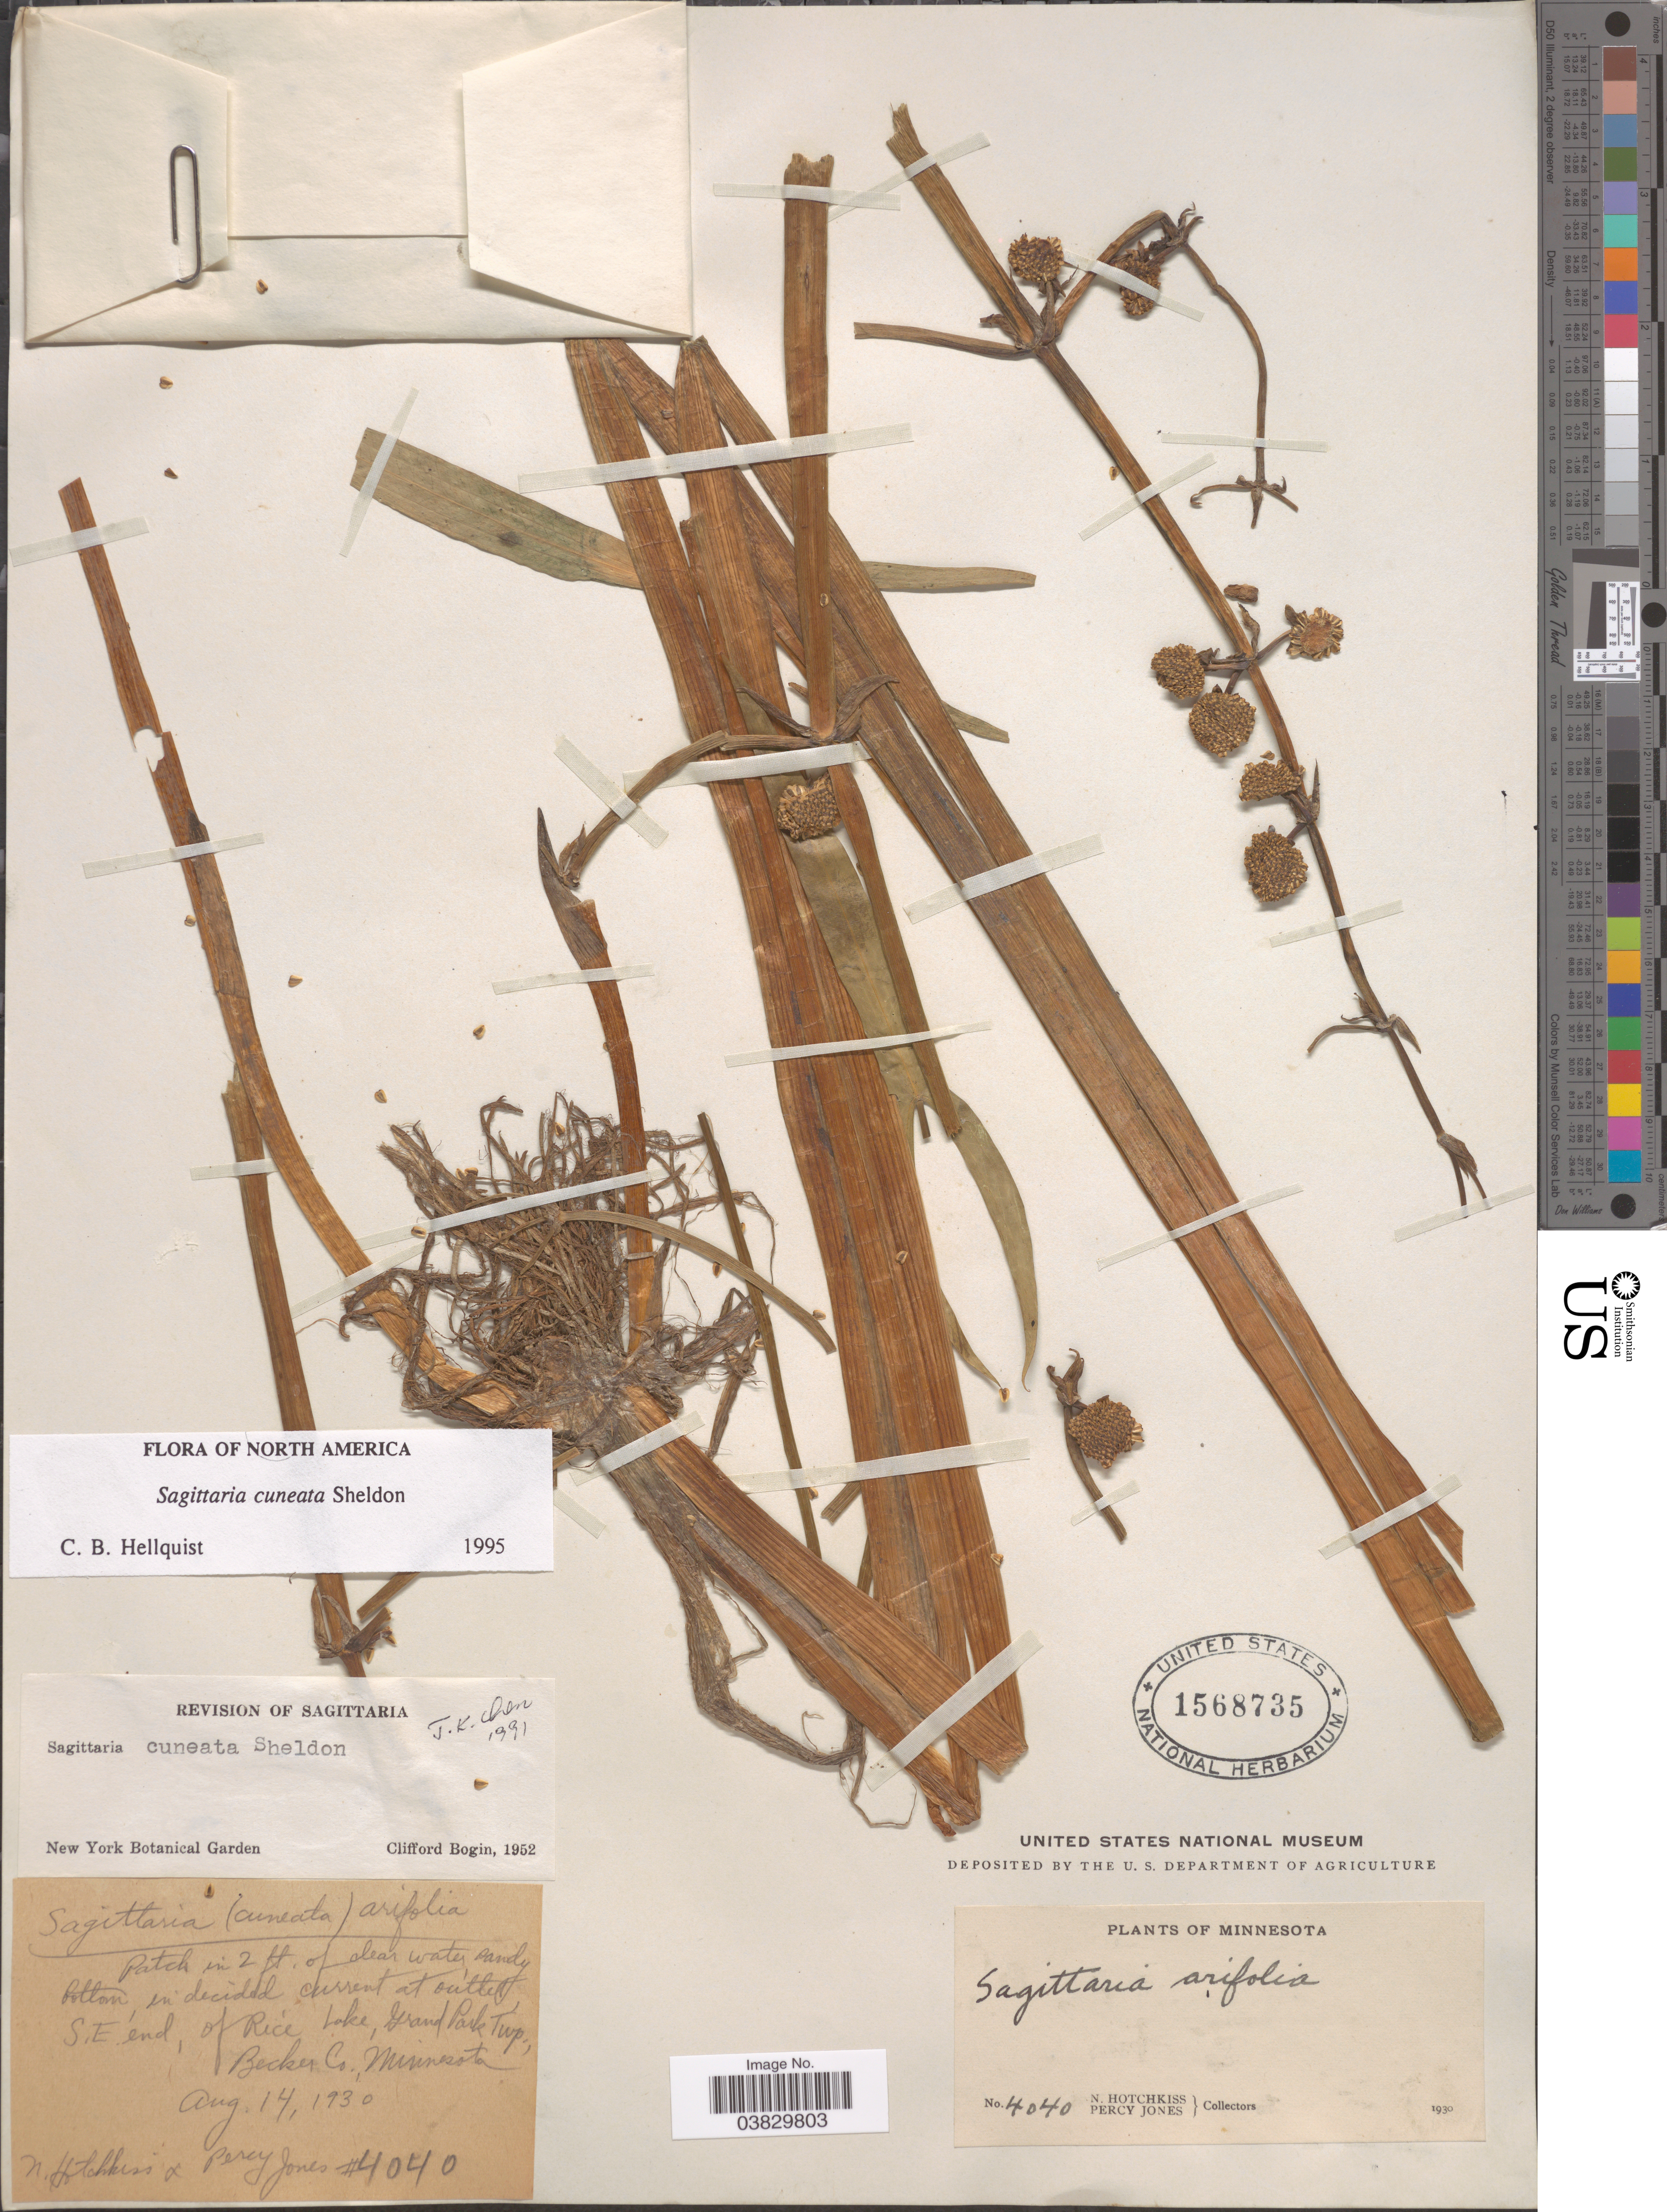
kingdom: Plantae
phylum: Tracheophyta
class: Liliopsida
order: Alismatales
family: Alismataceae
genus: Sagittaria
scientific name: Sagittaria cuneata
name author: E. Sheld.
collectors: N. Hotchkiss & P. Jones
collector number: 4040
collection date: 1930-08-14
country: United States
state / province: Minnesota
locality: S.E. end, of Rice Lake, Grand Park Twp., Becker Co.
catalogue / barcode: US 1568735